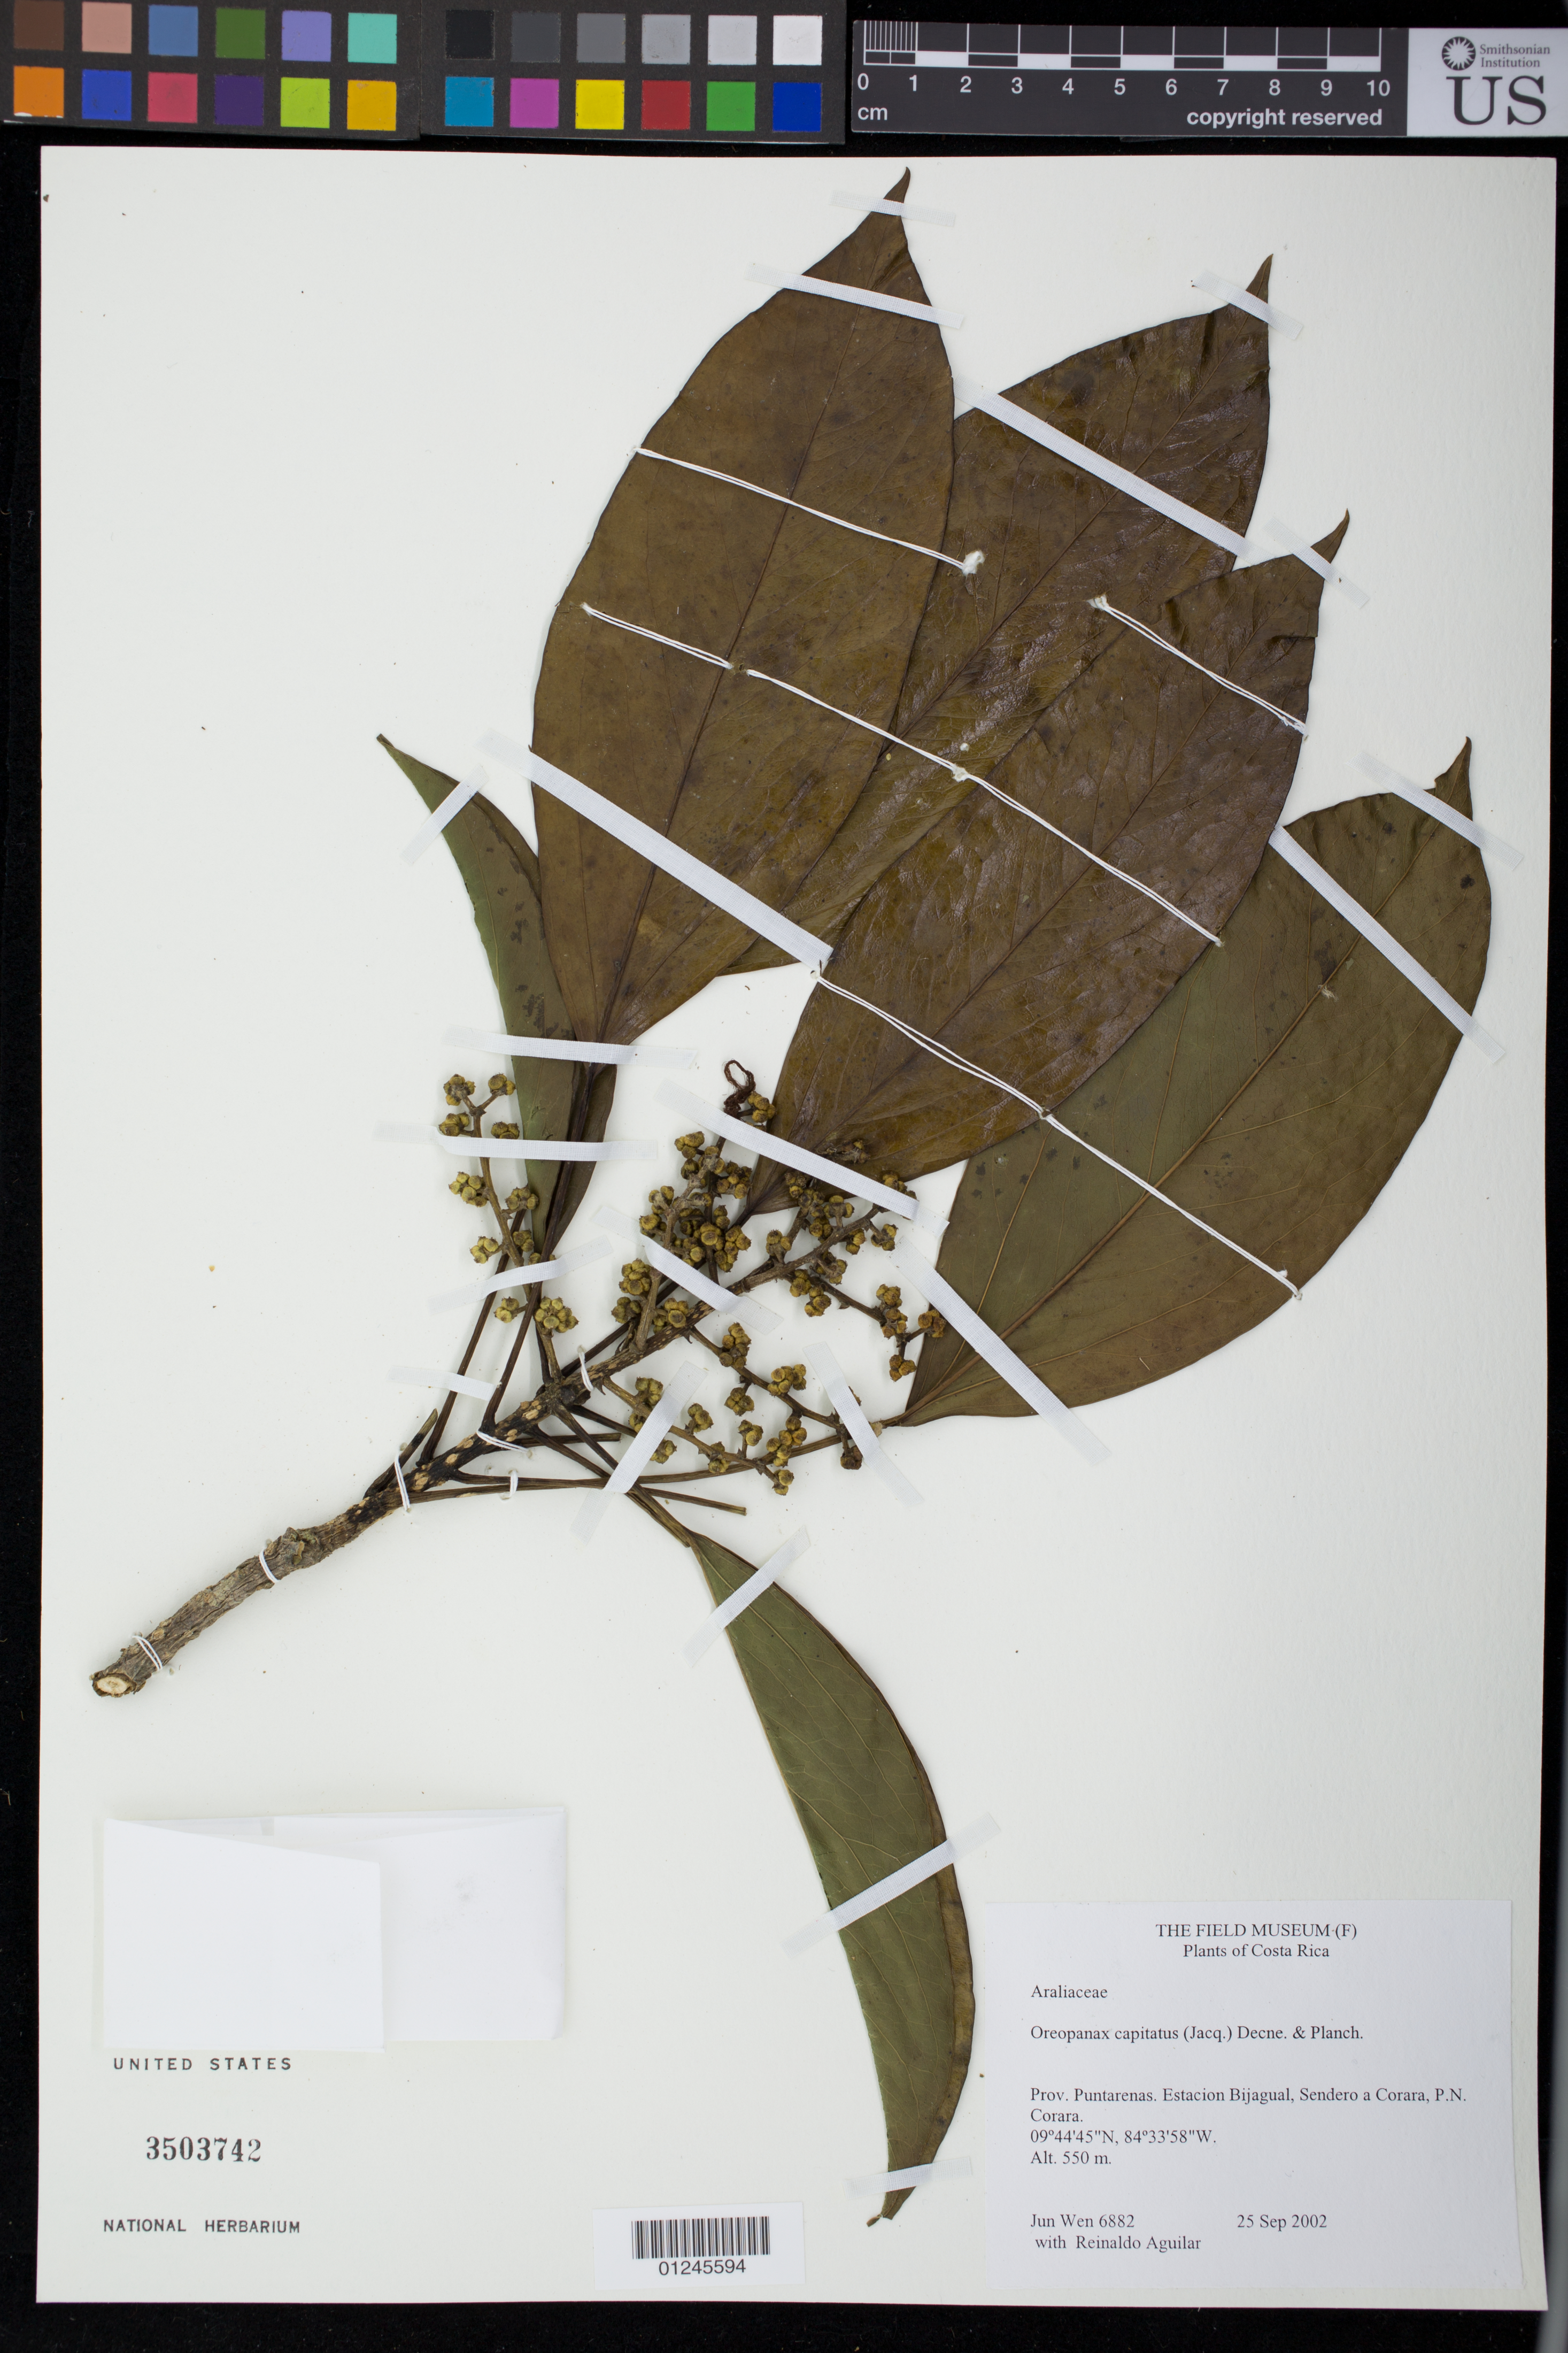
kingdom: Plantae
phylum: Tracheophyta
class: Magnoliopsida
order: Apiales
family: Araliaceae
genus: Oreopanax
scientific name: Oreopanax capitatus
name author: (Jacq.) Decne. & Planch.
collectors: J. Wen & R. Aguilar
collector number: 6882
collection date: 2002-09-25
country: Costa Rica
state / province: Puntarenas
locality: Estacion Bijagual, Sendero a Corara, P.N. Corara.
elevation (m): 550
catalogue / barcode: US 3503742